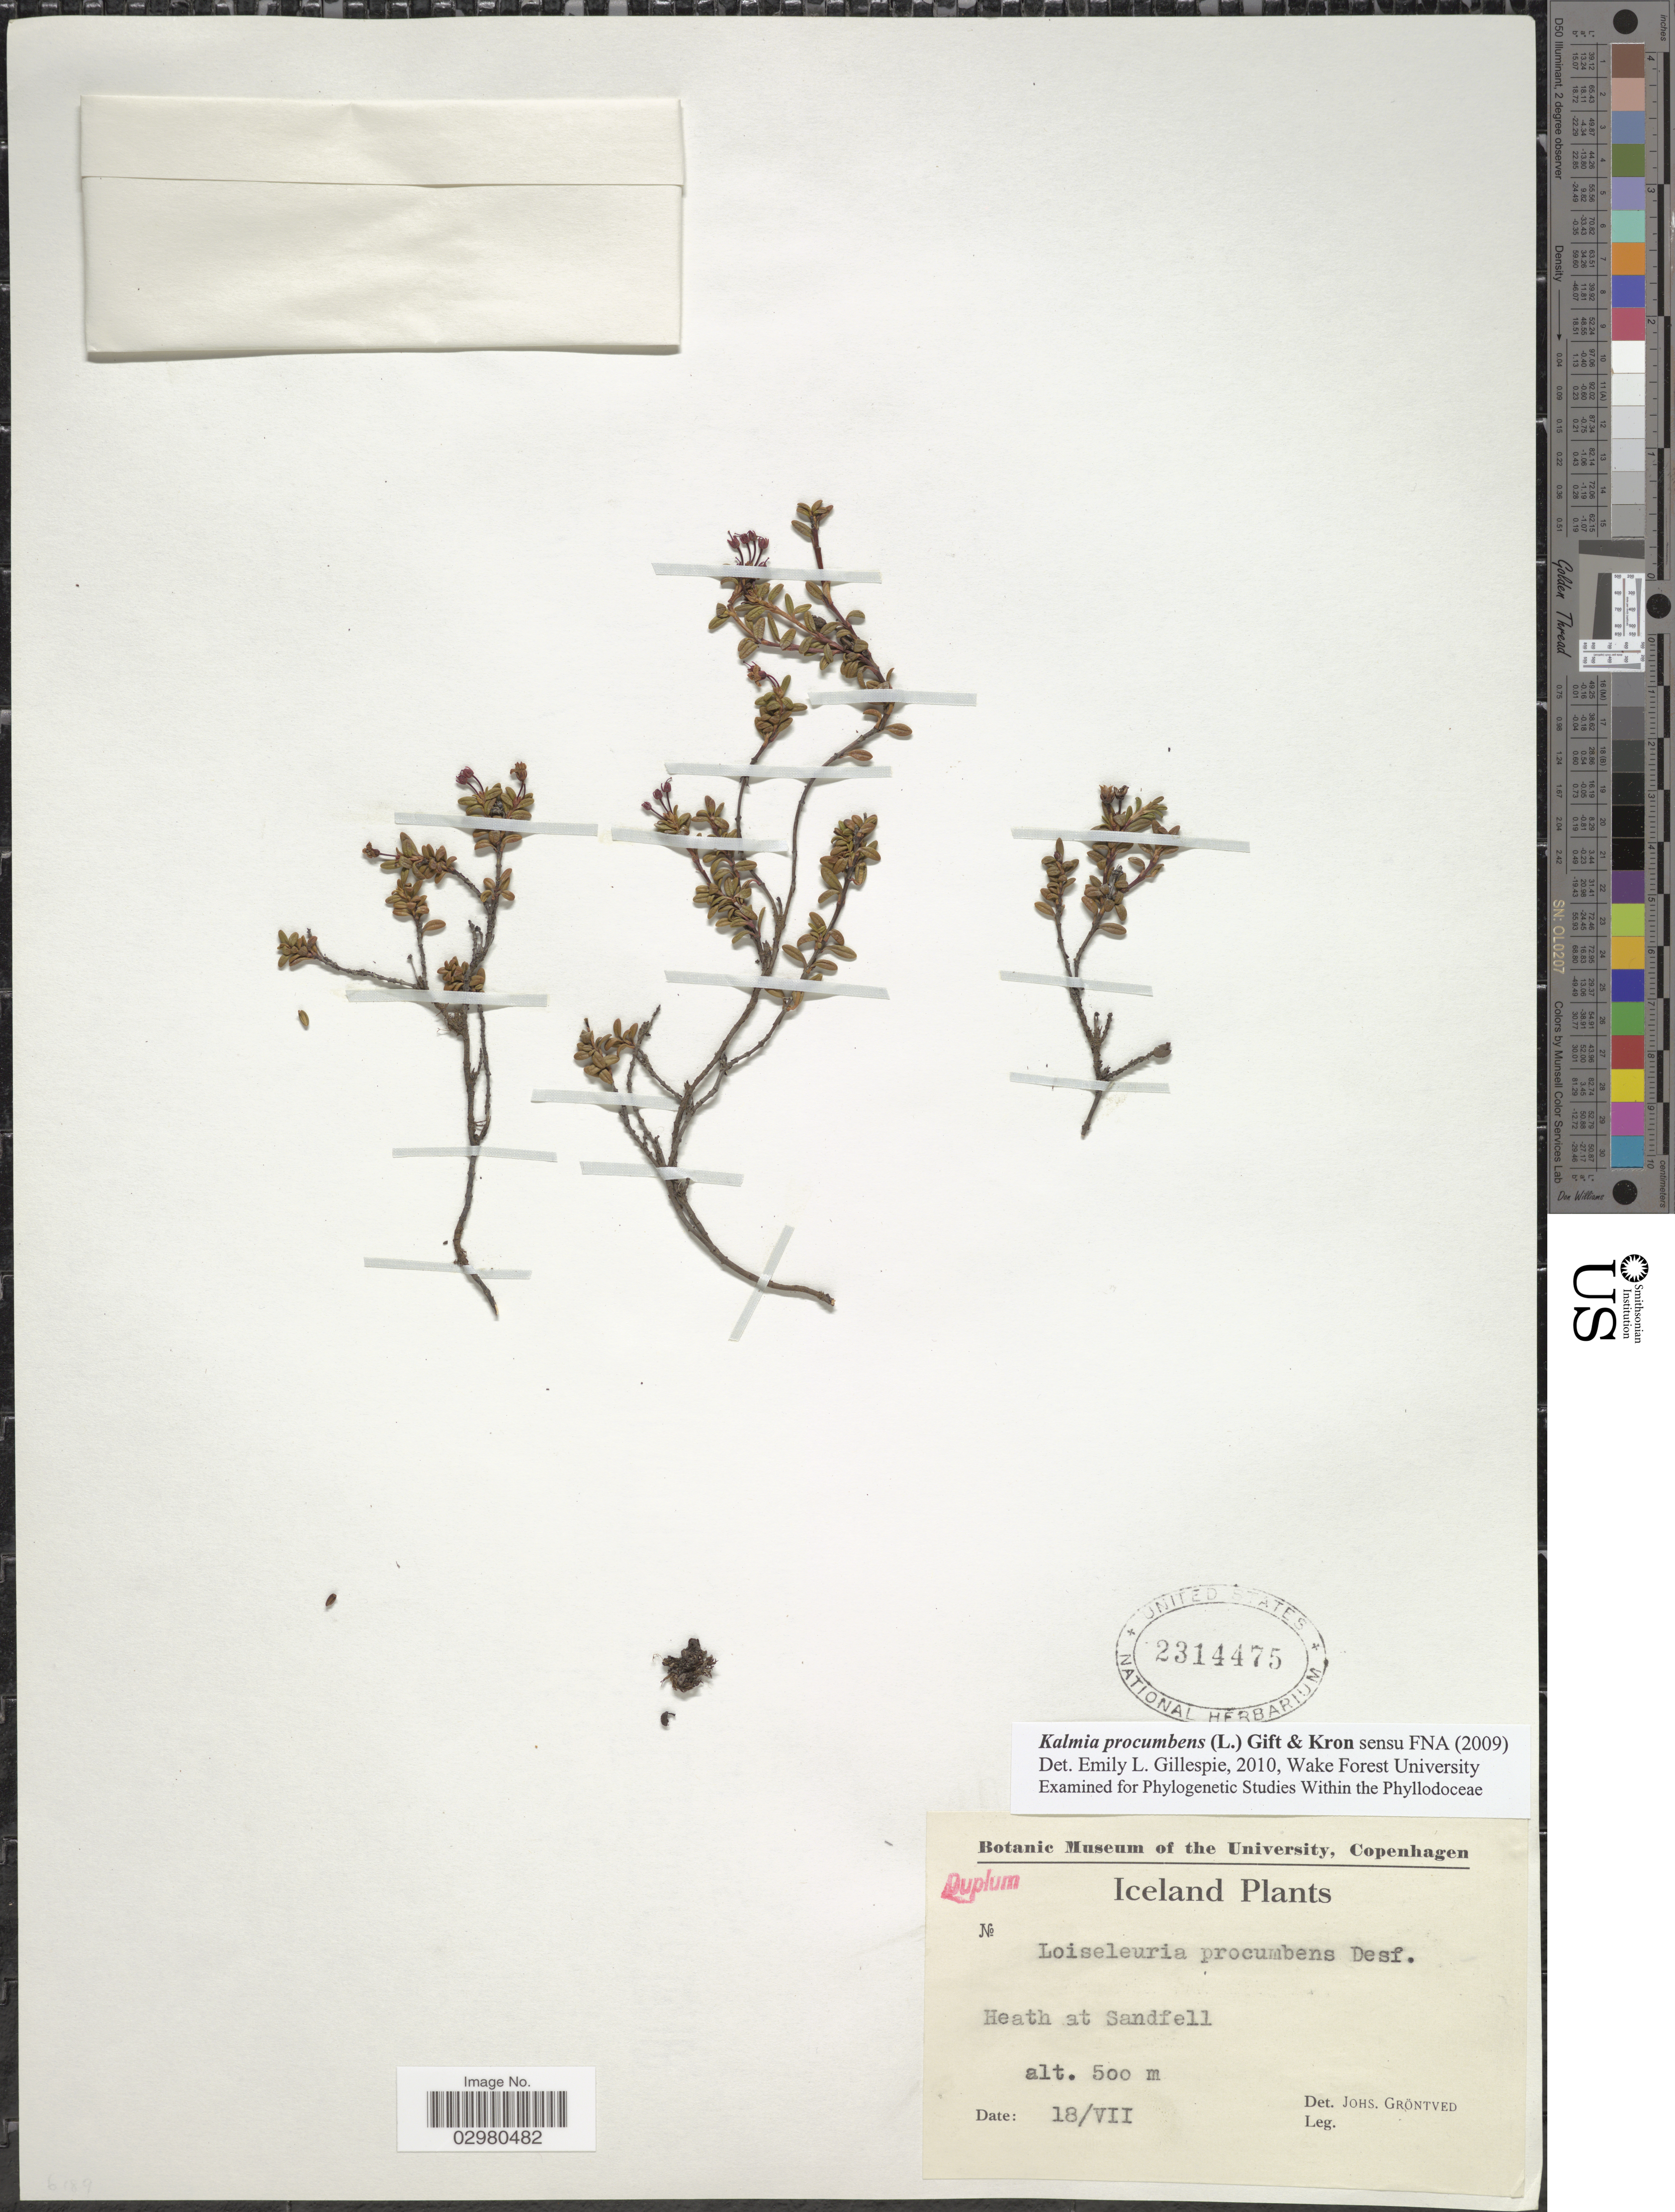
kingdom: Plantae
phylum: Tracheophyta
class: Magnoliopsida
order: Ericales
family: Ericaceae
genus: Loiseleuria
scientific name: Loiseleuria procumbens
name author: (L.) Desv.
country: Iceland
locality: Heath at Sandfell.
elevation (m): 500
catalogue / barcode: US 2314475